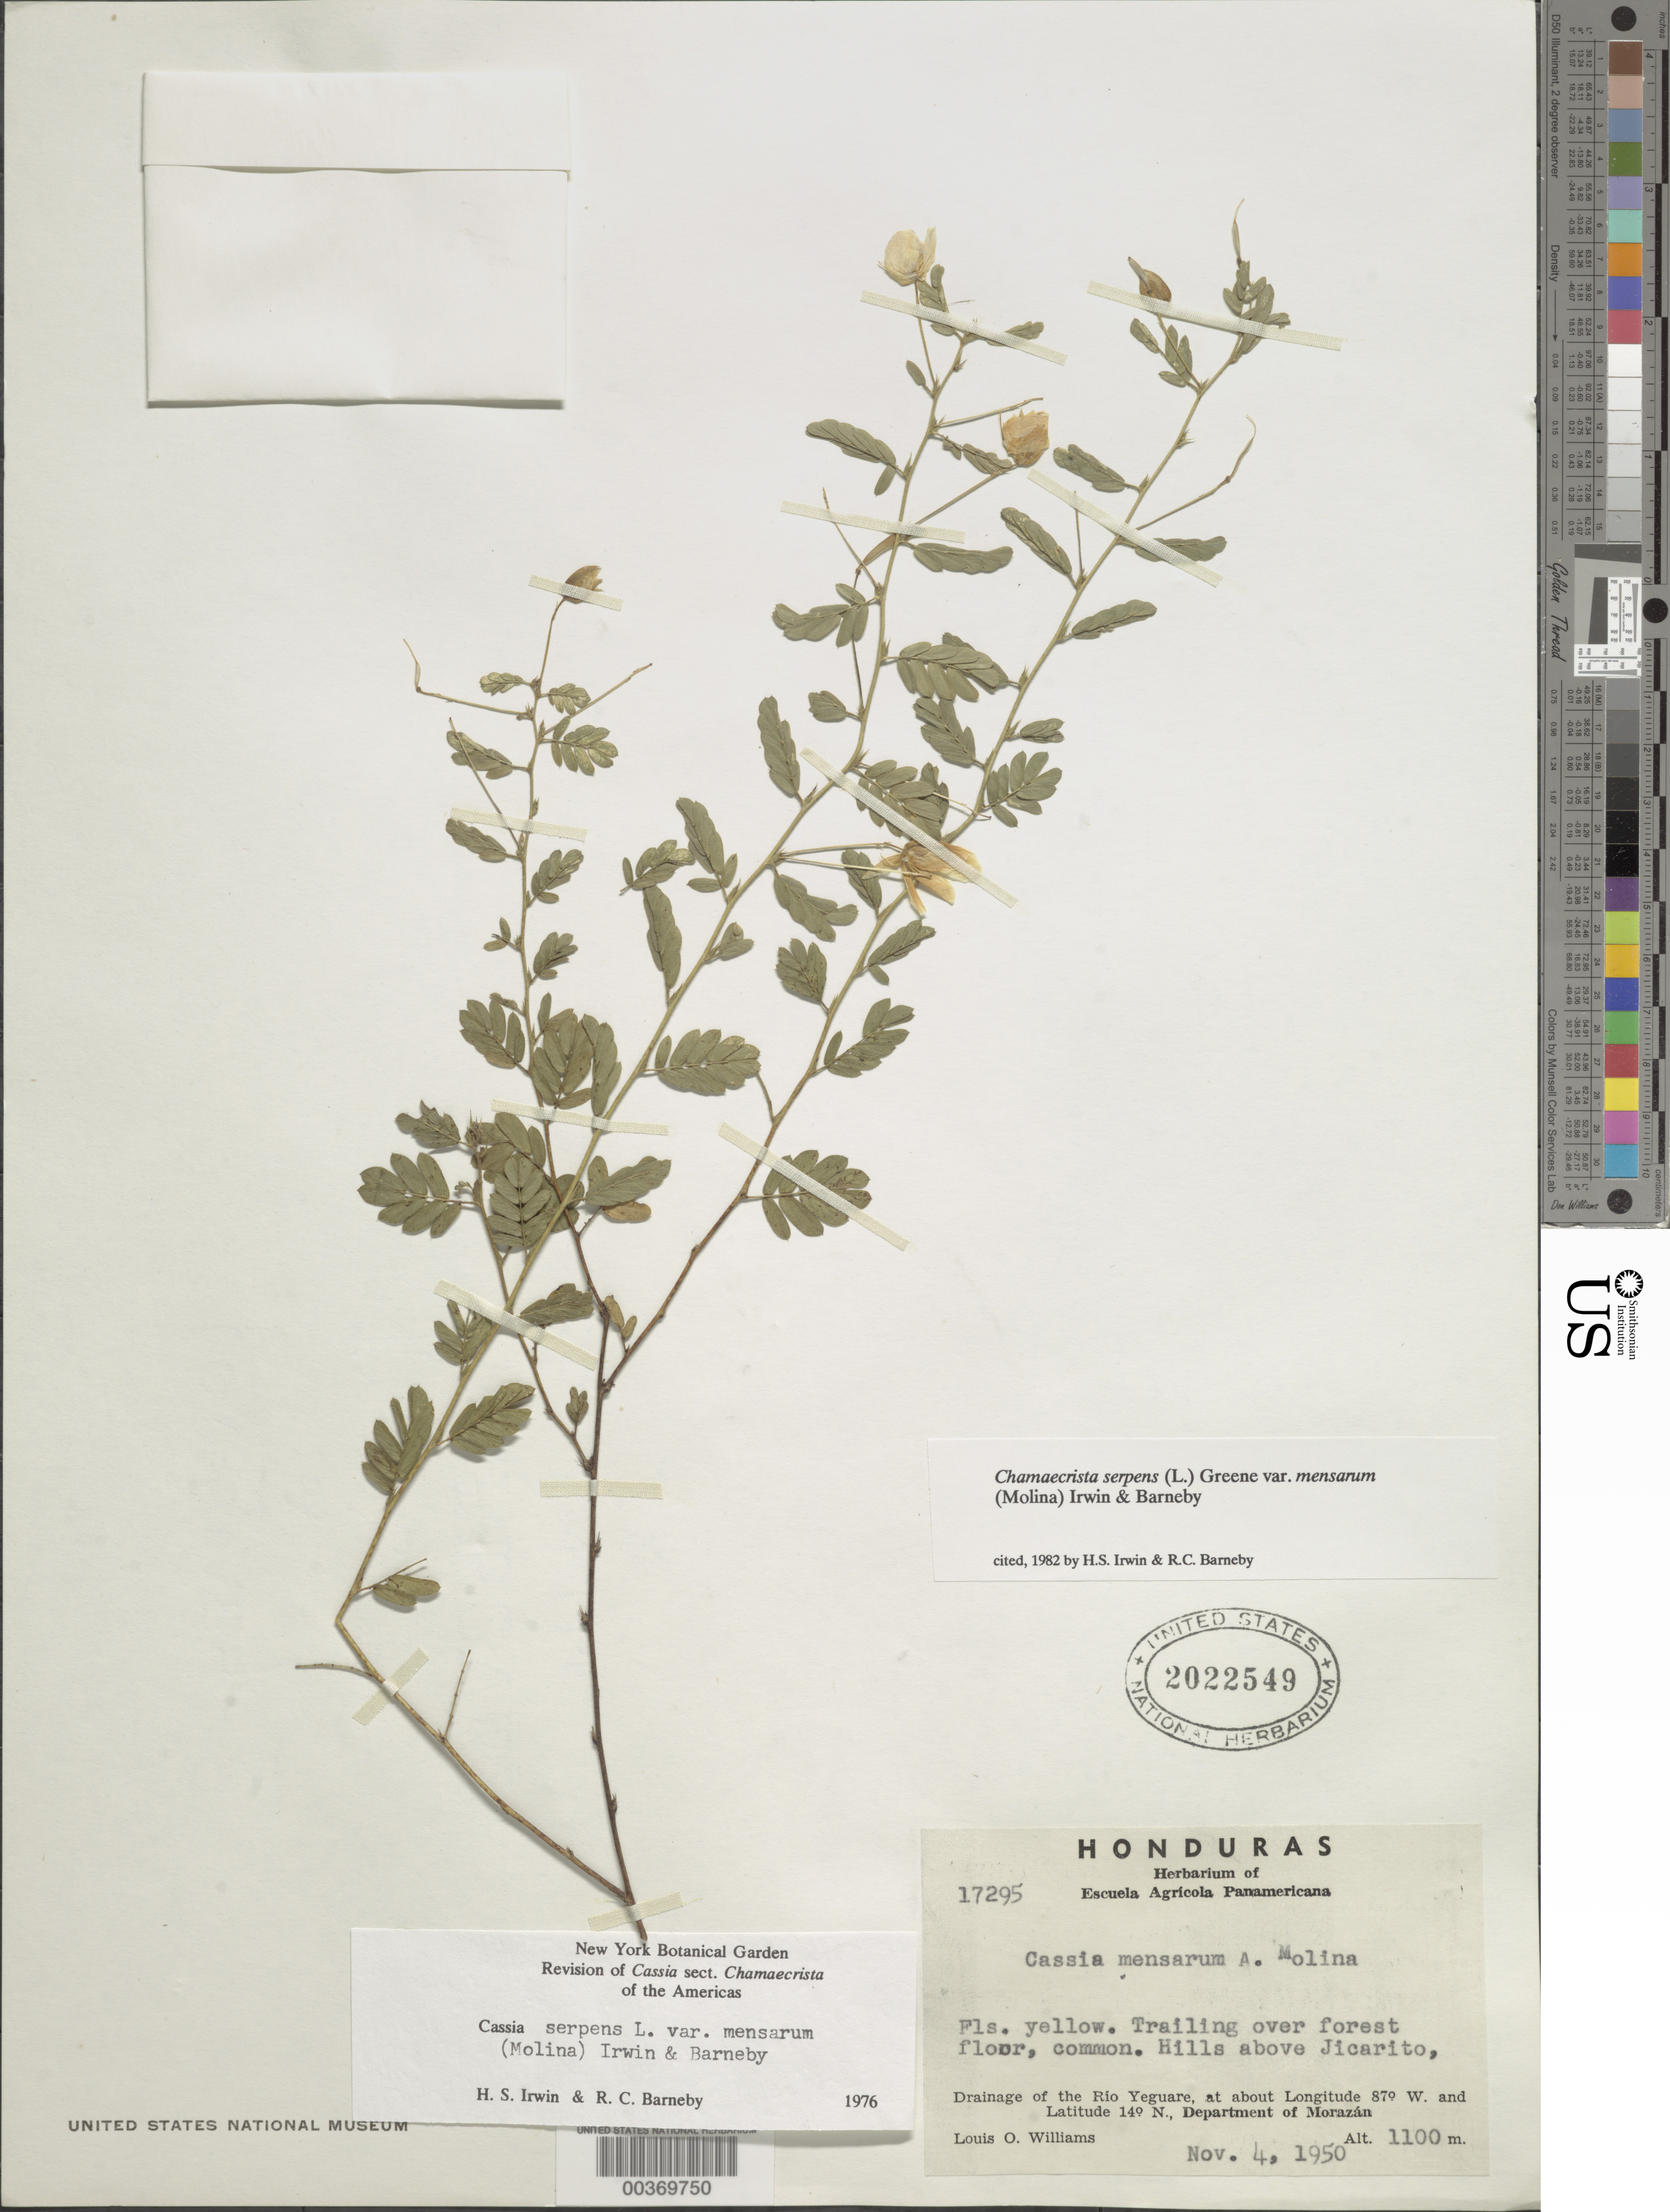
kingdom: Plantae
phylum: Tracheophyta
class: Magnoliopsida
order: Fabales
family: Fabaceae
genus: Chamaecrista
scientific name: Chamaecrista serpens var. mensarum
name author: (Ant. Molina) H.S. Irwin & Barneby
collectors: L. O. Williams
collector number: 17295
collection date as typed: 04 Nov 1950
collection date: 1950-11-04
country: Honduras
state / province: Fco. Morazán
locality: Hills above Jicarito; drainage of the río Yeguare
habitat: Forest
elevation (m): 1100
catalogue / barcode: US 2022549